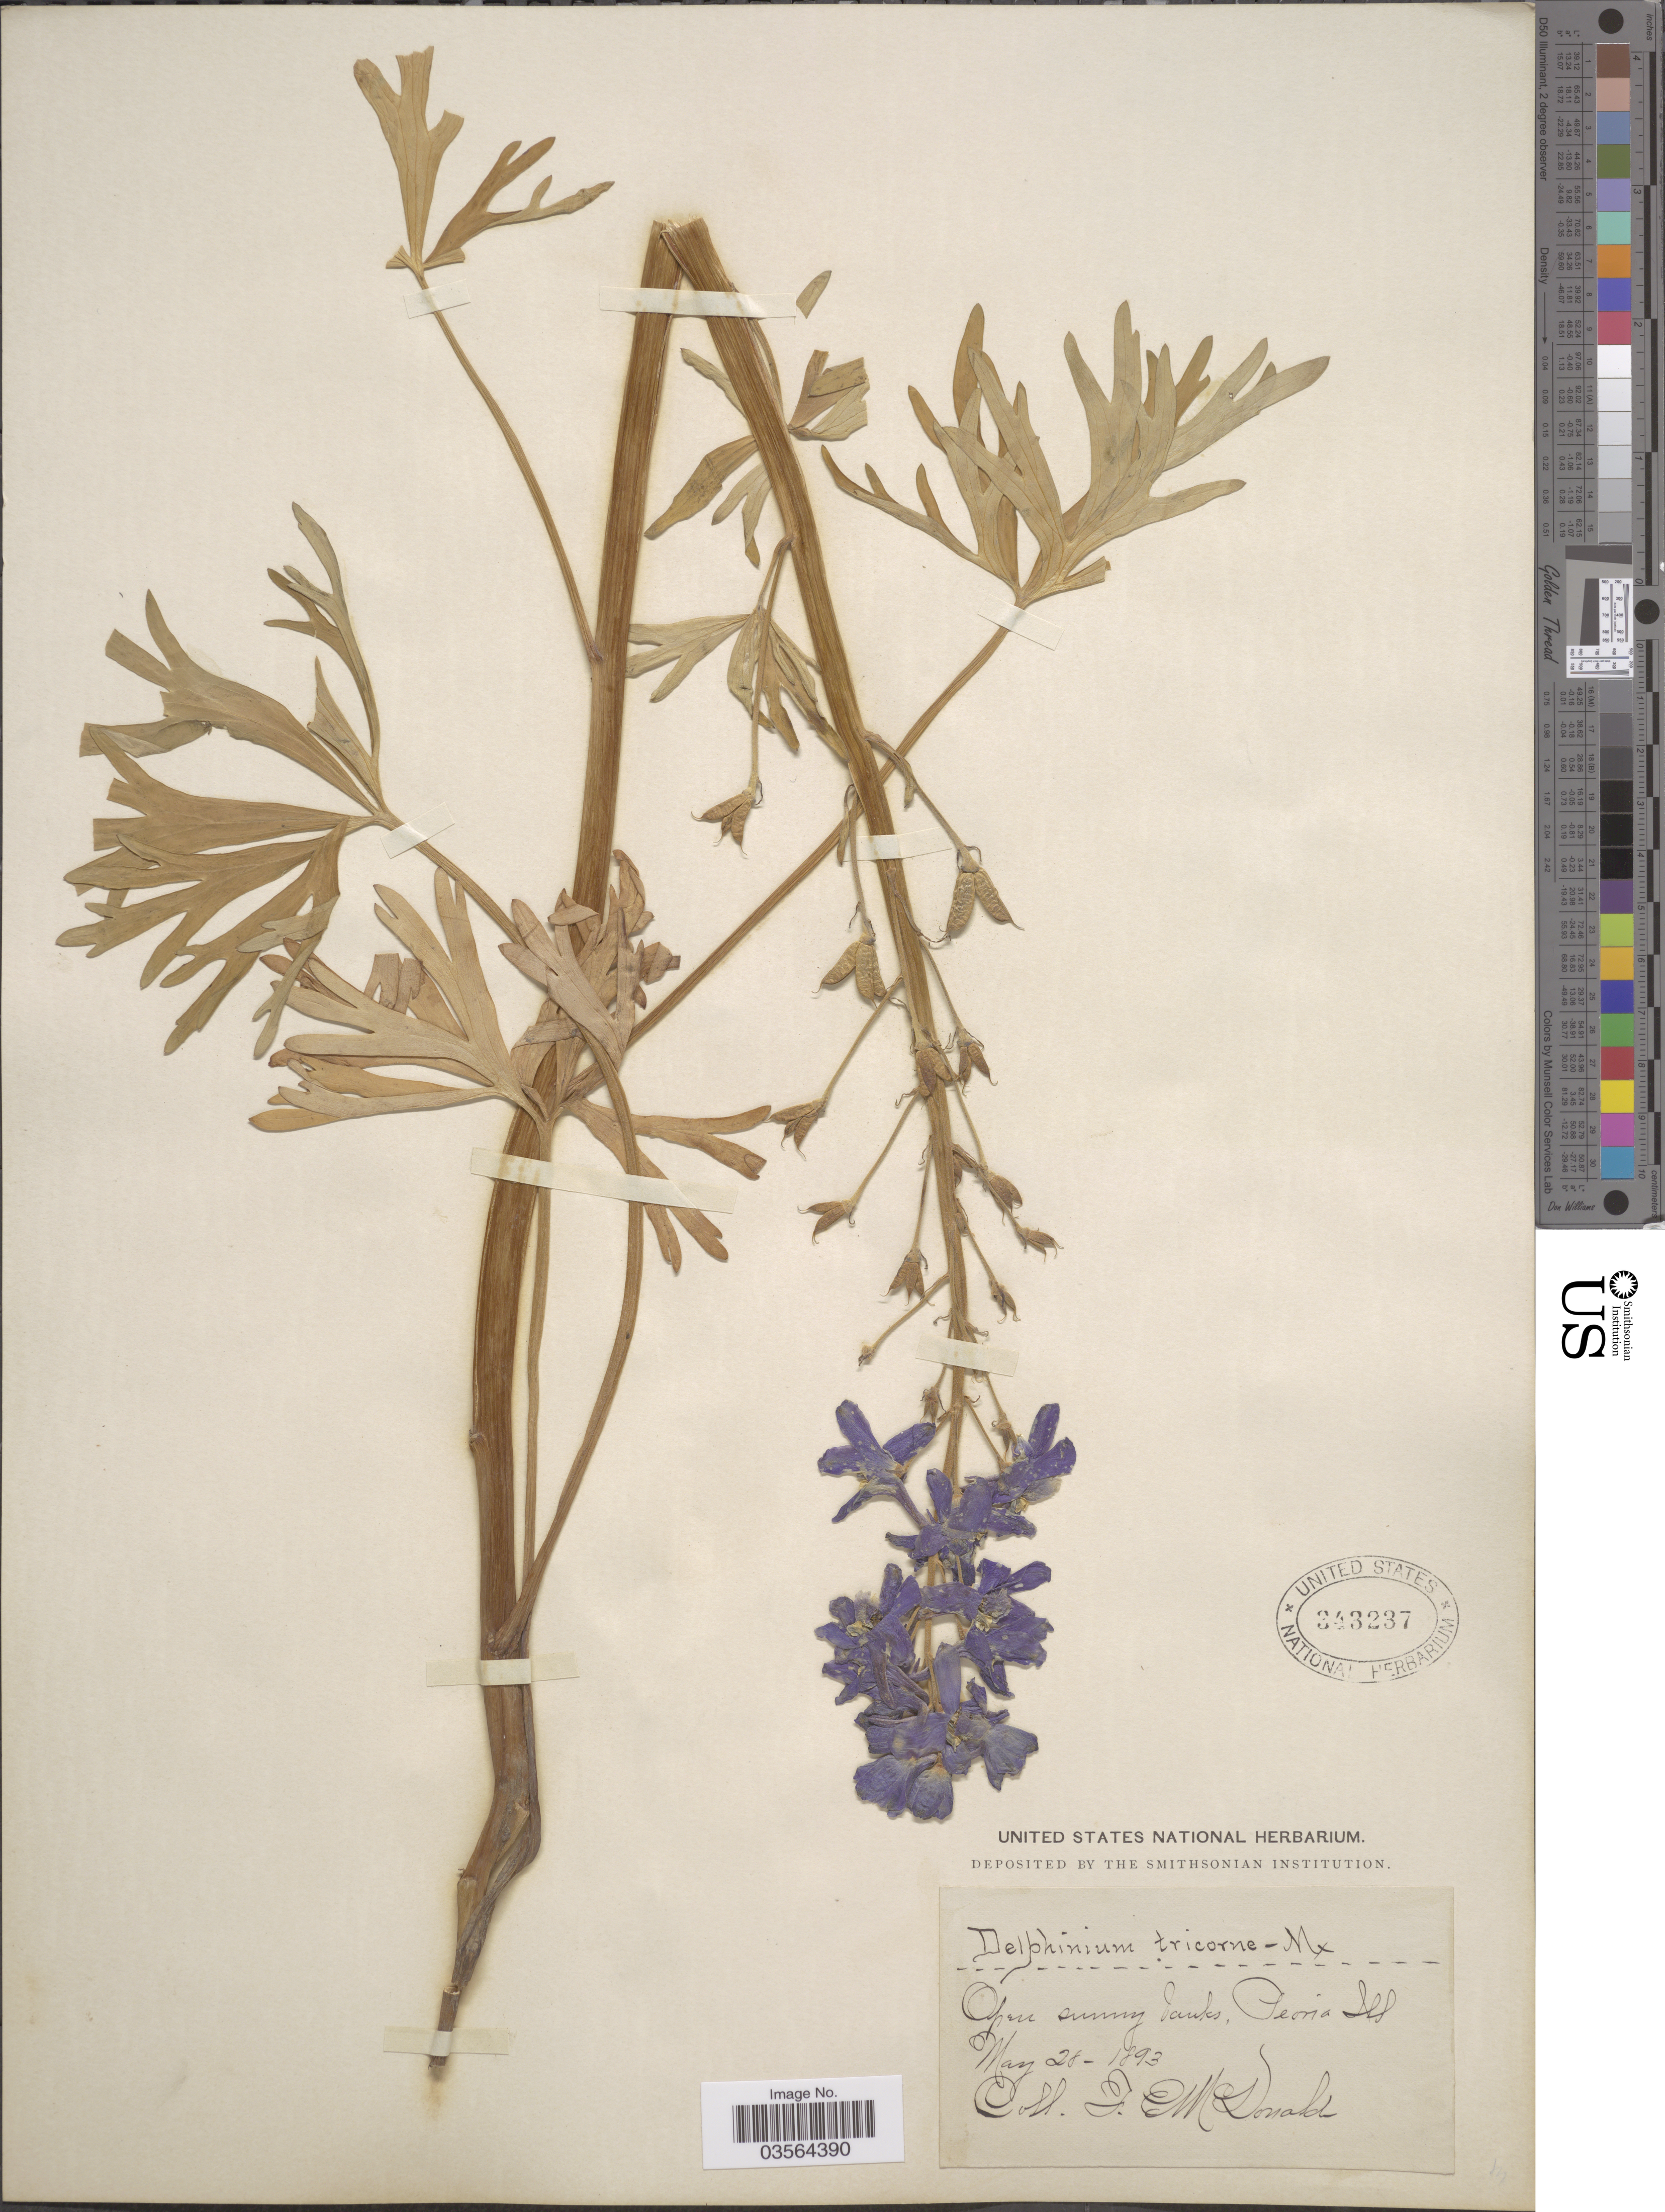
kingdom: Plantae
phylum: Tracheophyta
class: Magnoliopsida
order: Ranunculales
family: Ranunculaceae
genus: Delphinium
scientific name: Delphinium tricorne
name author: Michx.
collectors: F. E. McDonald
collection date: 1893-05-28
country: United States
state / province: Illinois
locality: Peoria.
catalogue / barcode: US 343237